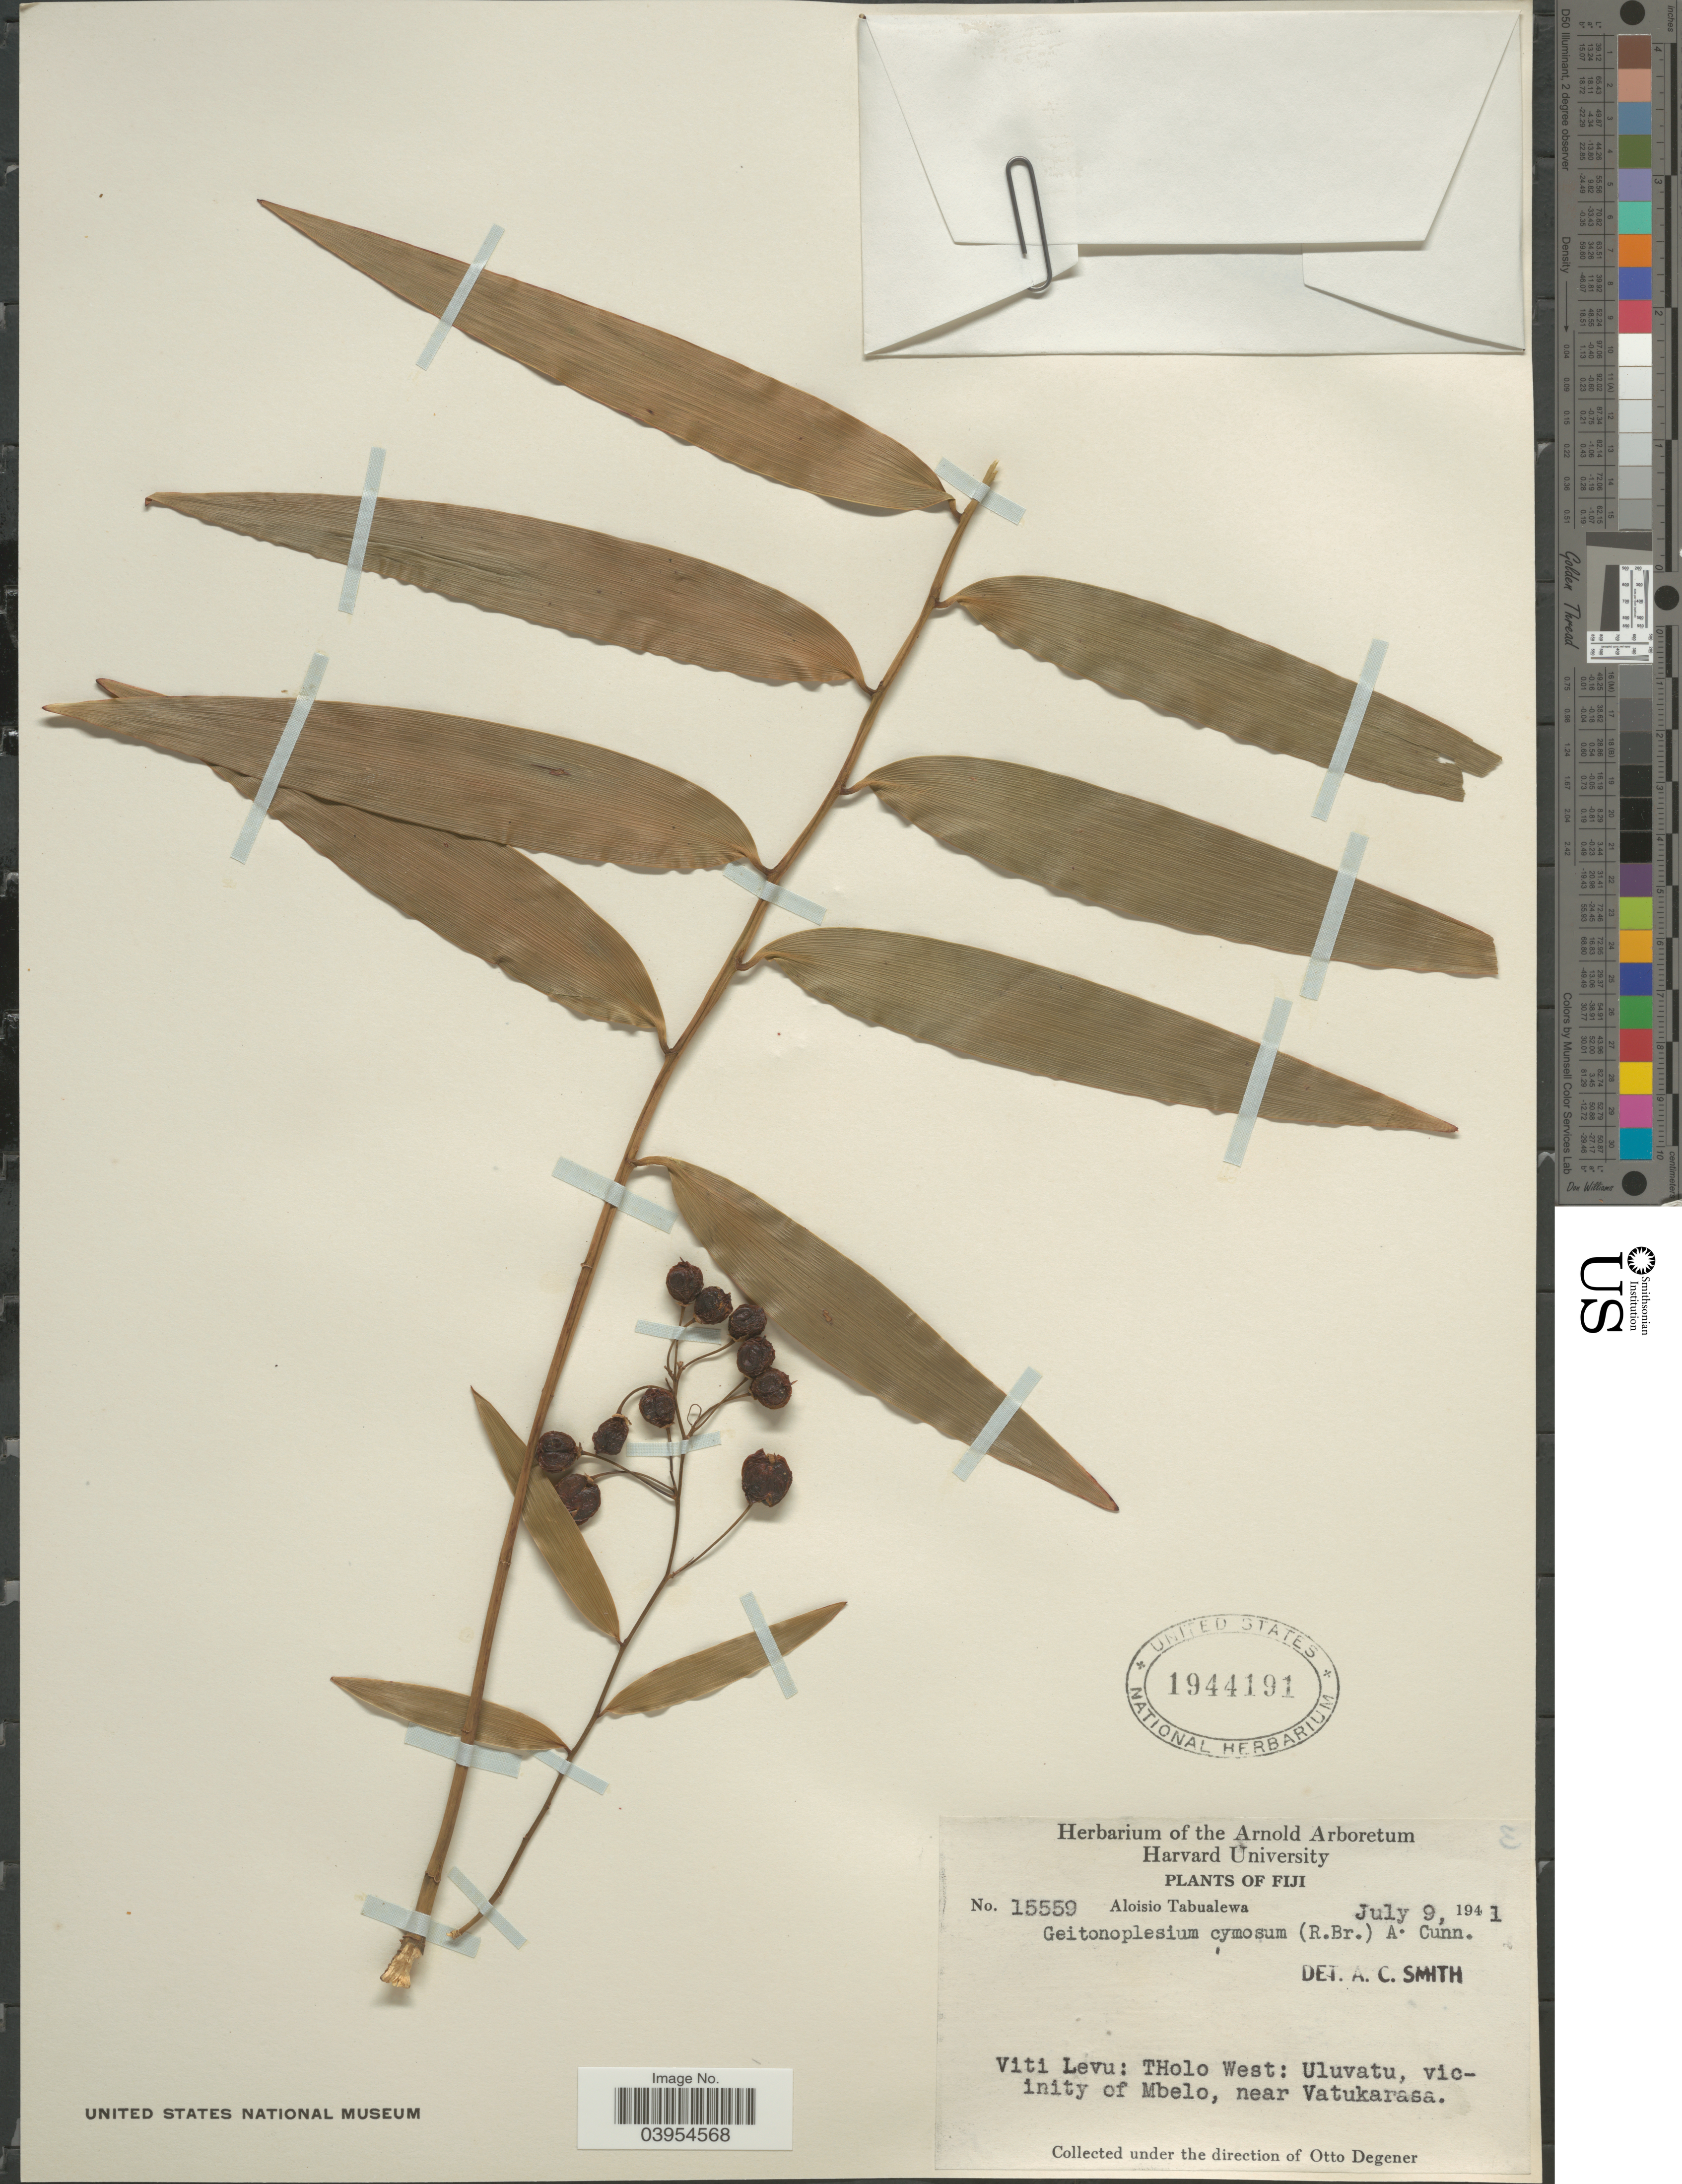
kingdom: Plantae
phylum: Tracheophyta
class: Liliopsida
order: Asparagales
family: Asphodelaceae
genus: Geitonoplesium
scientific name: Geitonoplesium cymosum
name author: (R. Br.) A. Cunn. ex Hook.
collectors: A. Tabualewa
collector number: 15559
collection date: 1941-07-09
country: Fiji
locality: Viti Levu: Tholo West: Uluvatu, vicinity of Mbelo, near Vatukarasa.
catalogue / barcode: US 1944191